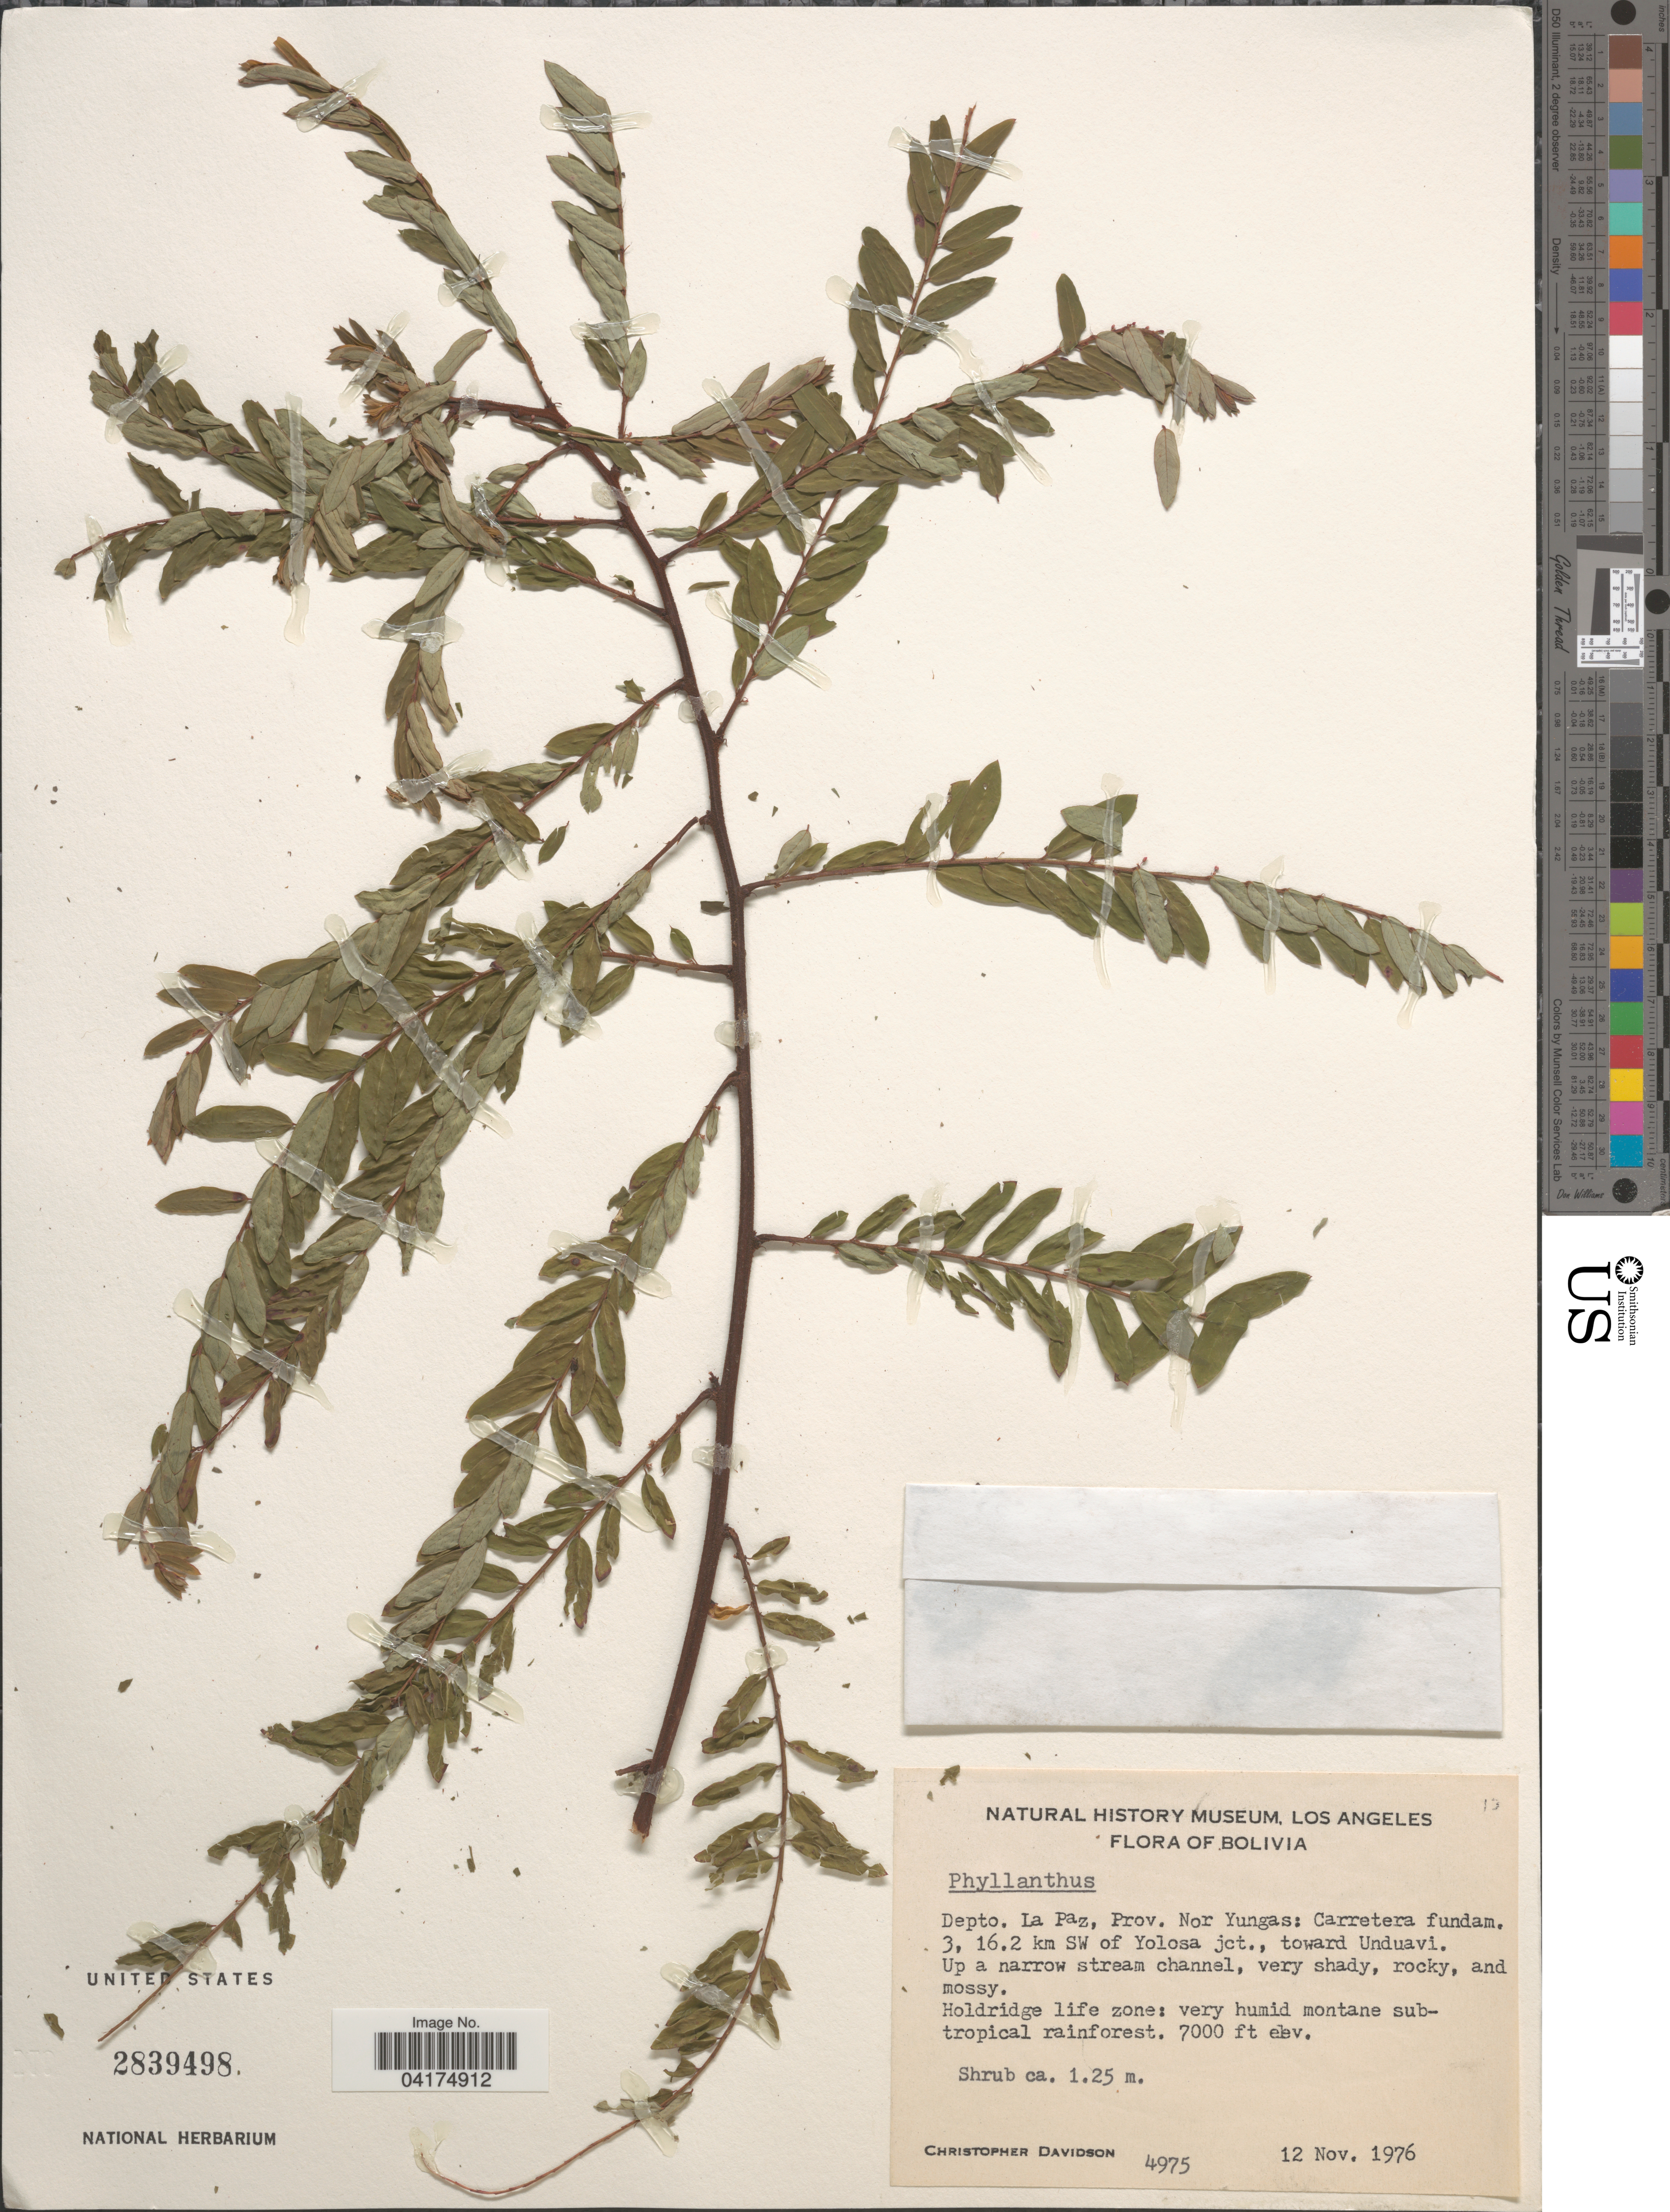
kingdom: Plantae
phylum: Tracheophyta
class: Magnoliopsida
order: Malpighiales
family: Phyllanthaceae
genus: Phyllanthus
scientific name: Phyllanthus sp.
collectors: C. Davidson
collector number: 4975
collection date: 1976-11-12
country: Bolivia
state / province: La Paz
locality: Depto. La Paz, Prov. Nor Yungas: Carretera fundam. 3, 16.2 km SW of Yolosa jct., toward Unduavi.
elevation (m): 2134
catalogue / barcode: US 2839498